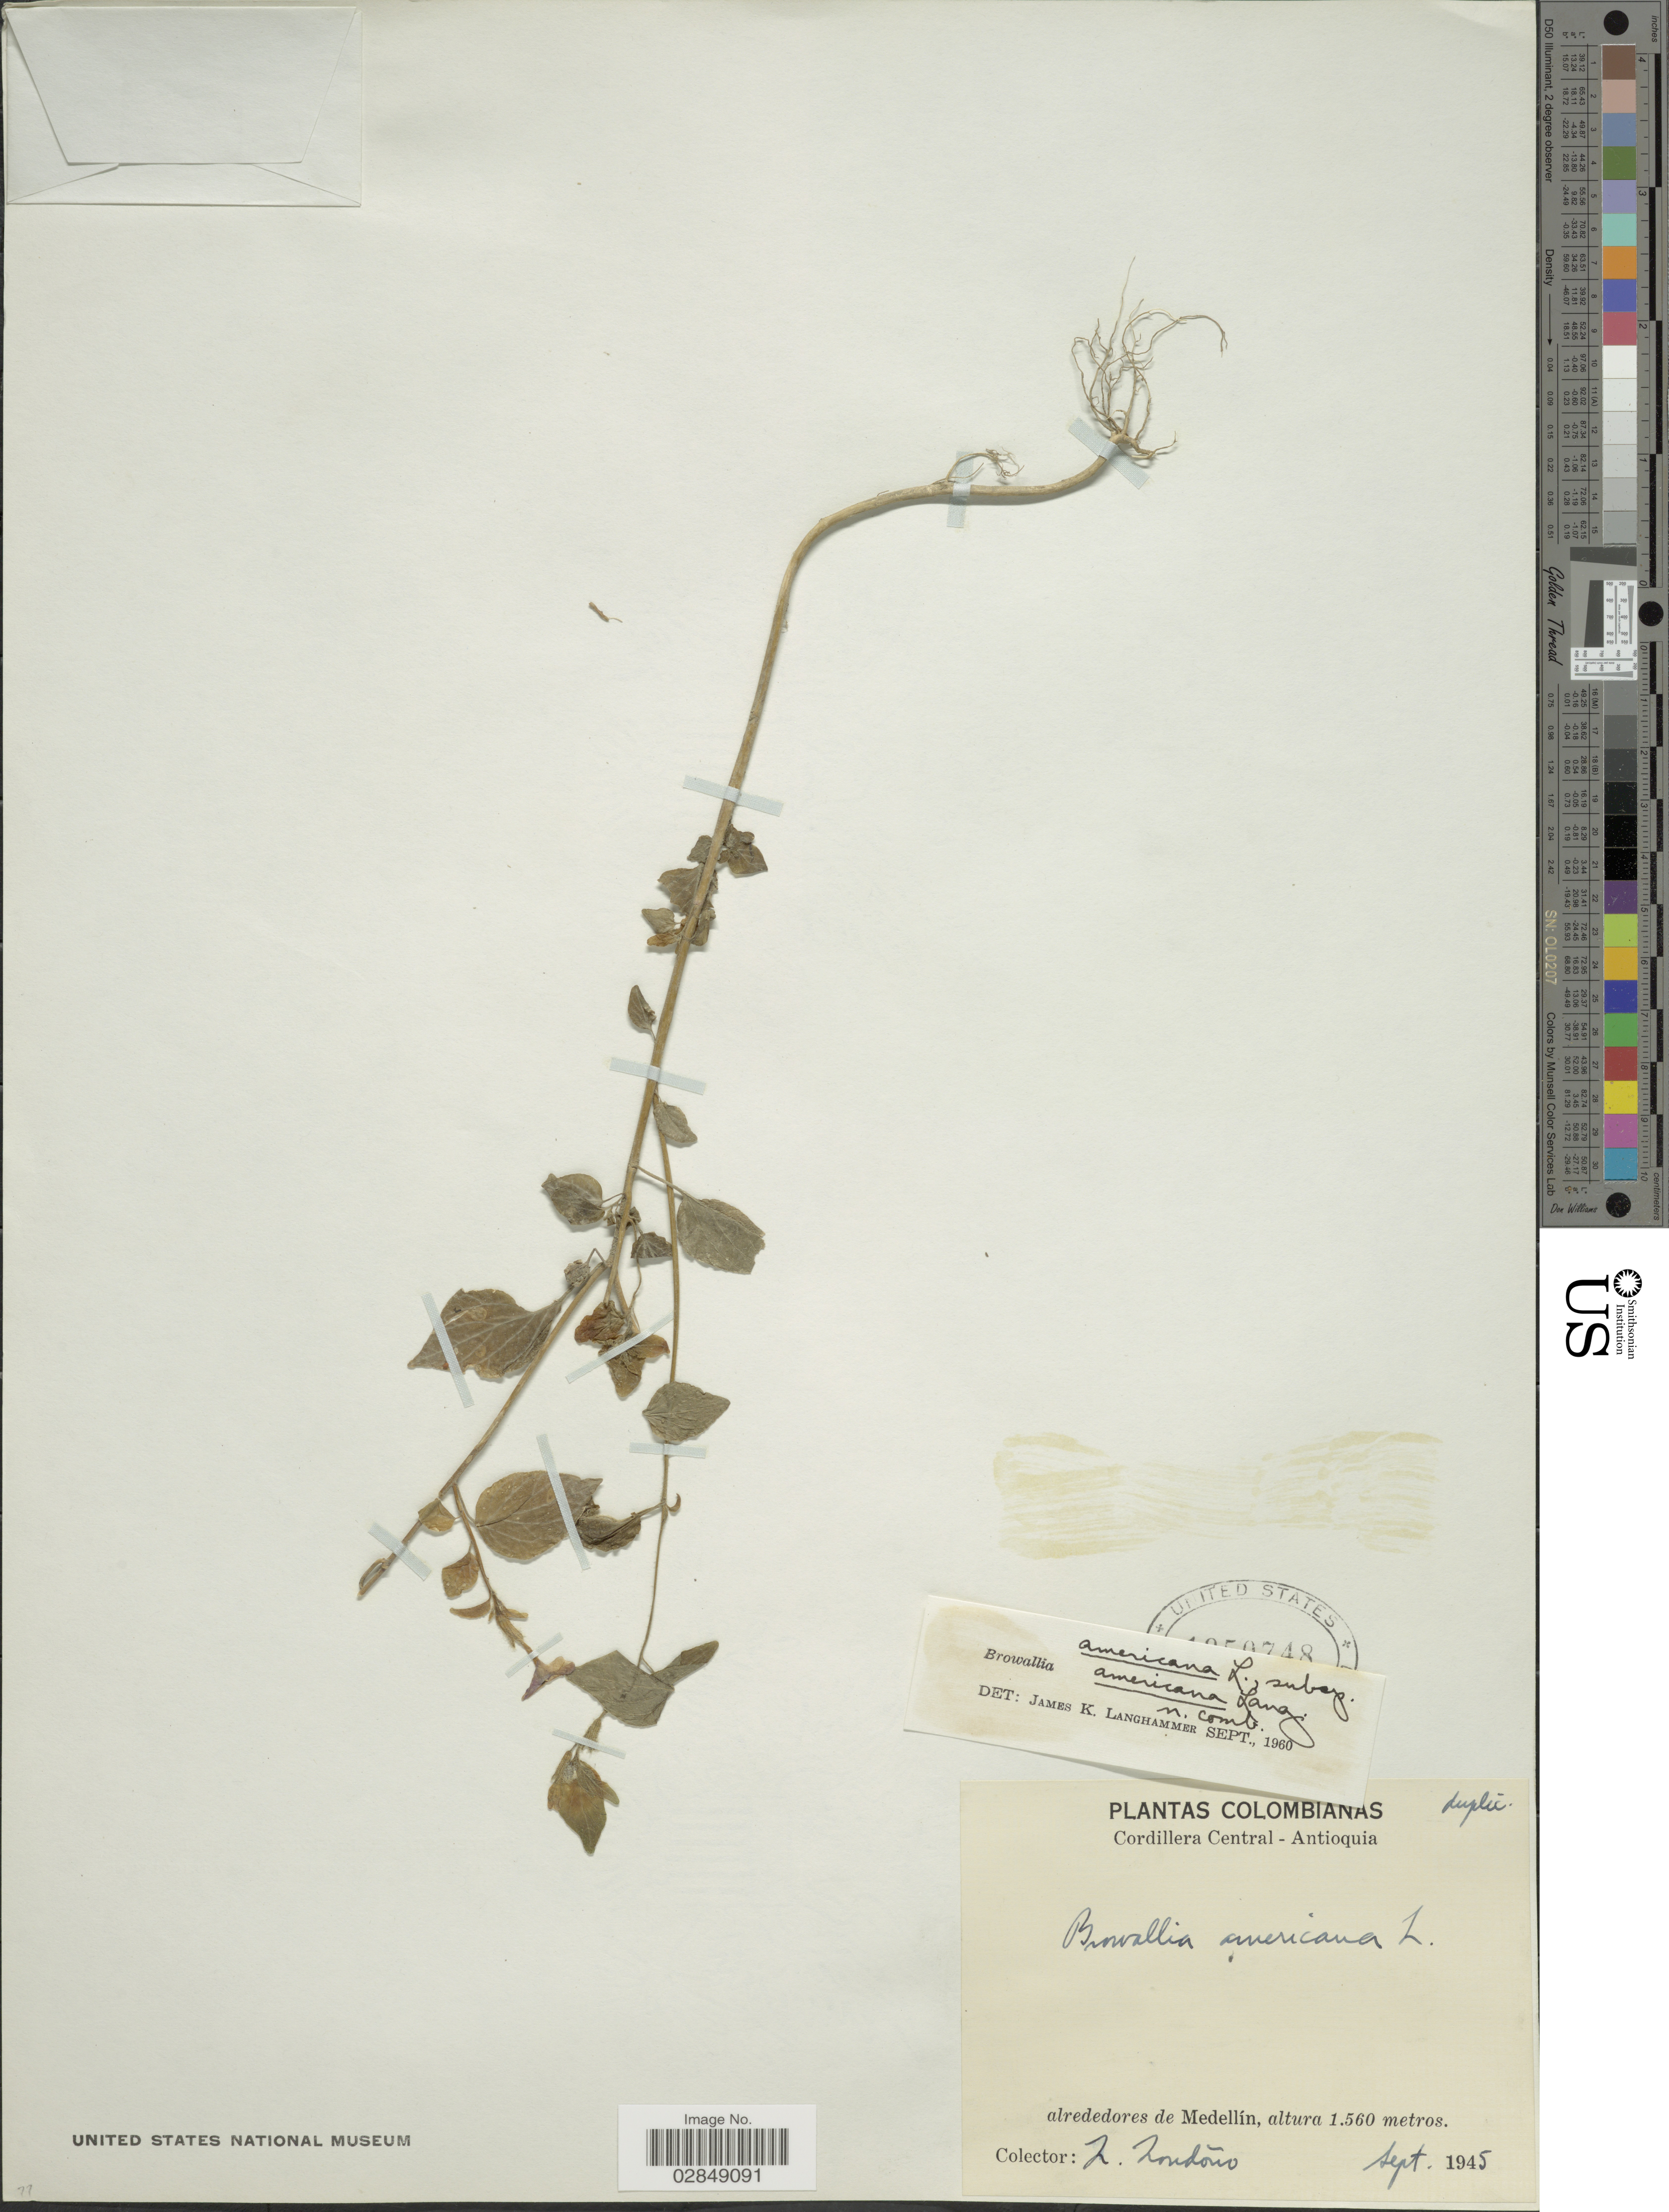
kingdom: Plantae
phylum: Tracheophyta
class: Magnoliopsida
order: Solanales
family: Solanaceae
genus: Browallia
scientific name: Browallia americana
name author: L.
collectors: L. Londono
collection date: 1945-09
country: Colombia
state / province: Antioquia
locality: Cordillera Central, alrededores de Medellín.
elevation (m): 1560